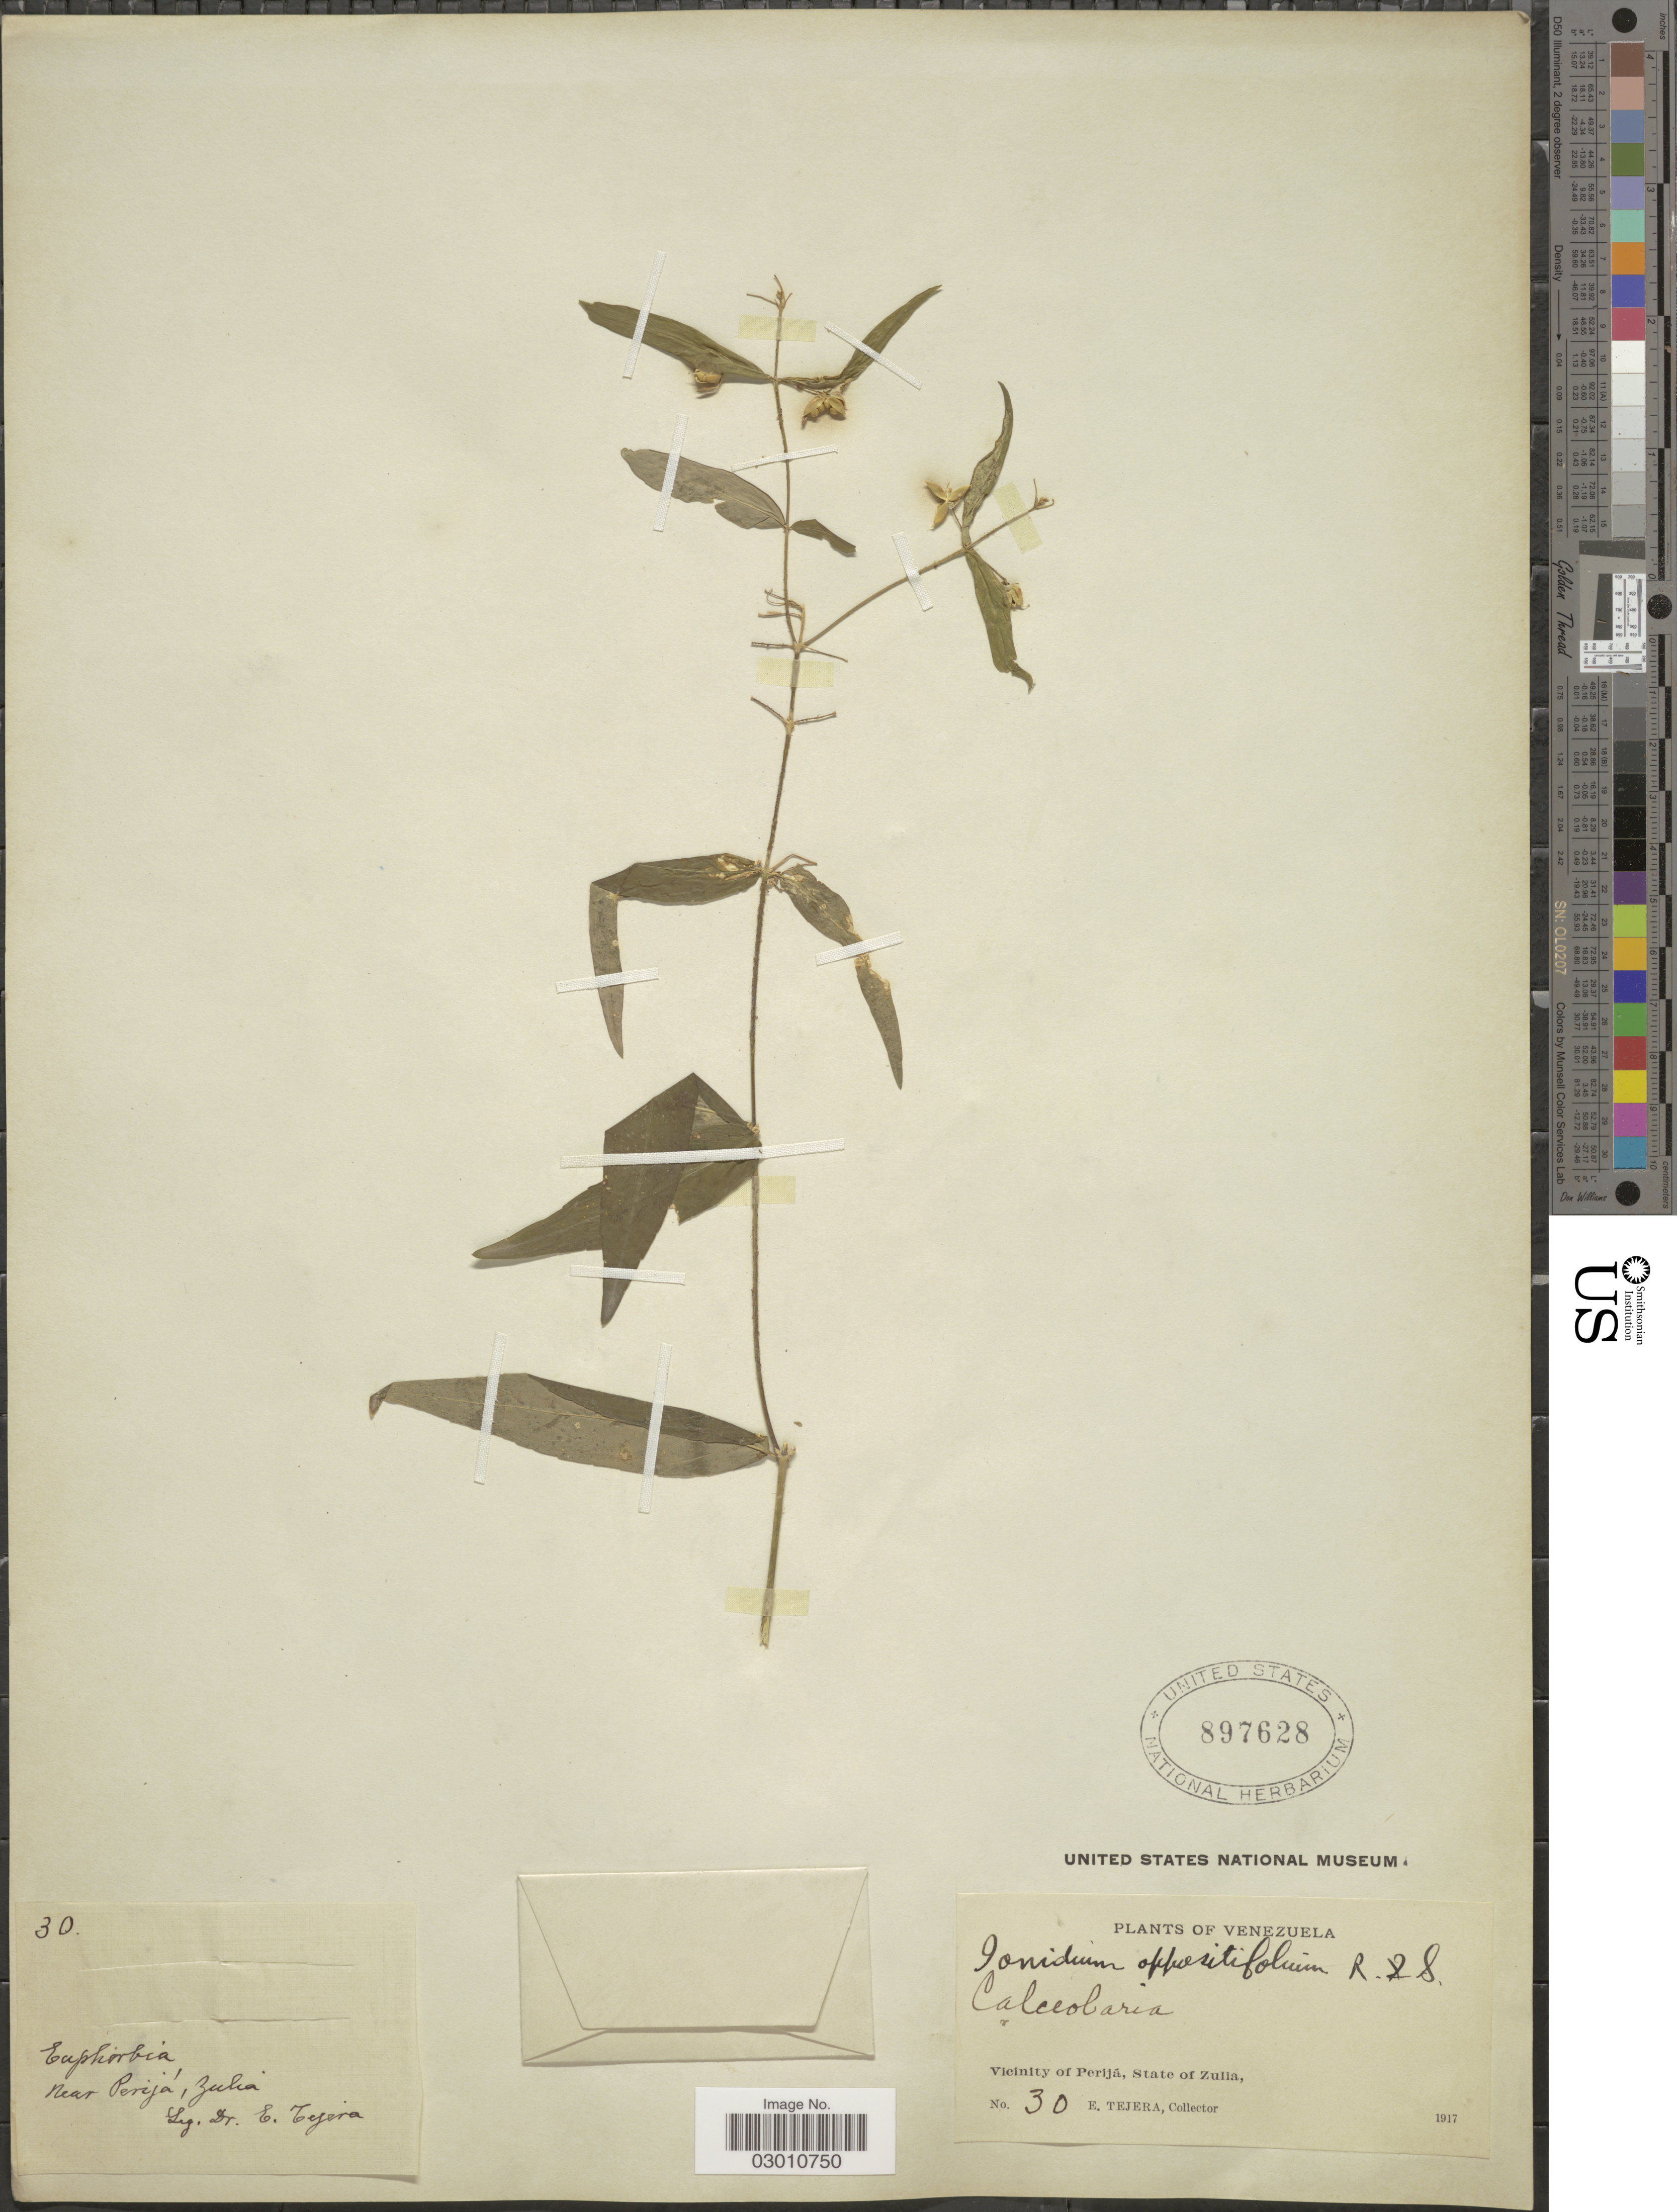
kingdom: Plantae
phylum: Tracheophyta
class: Magnoliopsida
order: Malpighiales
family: Violaceae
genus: Pombalia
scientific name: Pombalia oppositifolia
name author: (L.) Paula-Souza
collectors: E. Tejera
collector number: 30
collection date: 1917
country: Venezuela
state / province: Zulia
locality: Vicinity of Perijá, near Perijá.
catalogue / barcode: US 897628